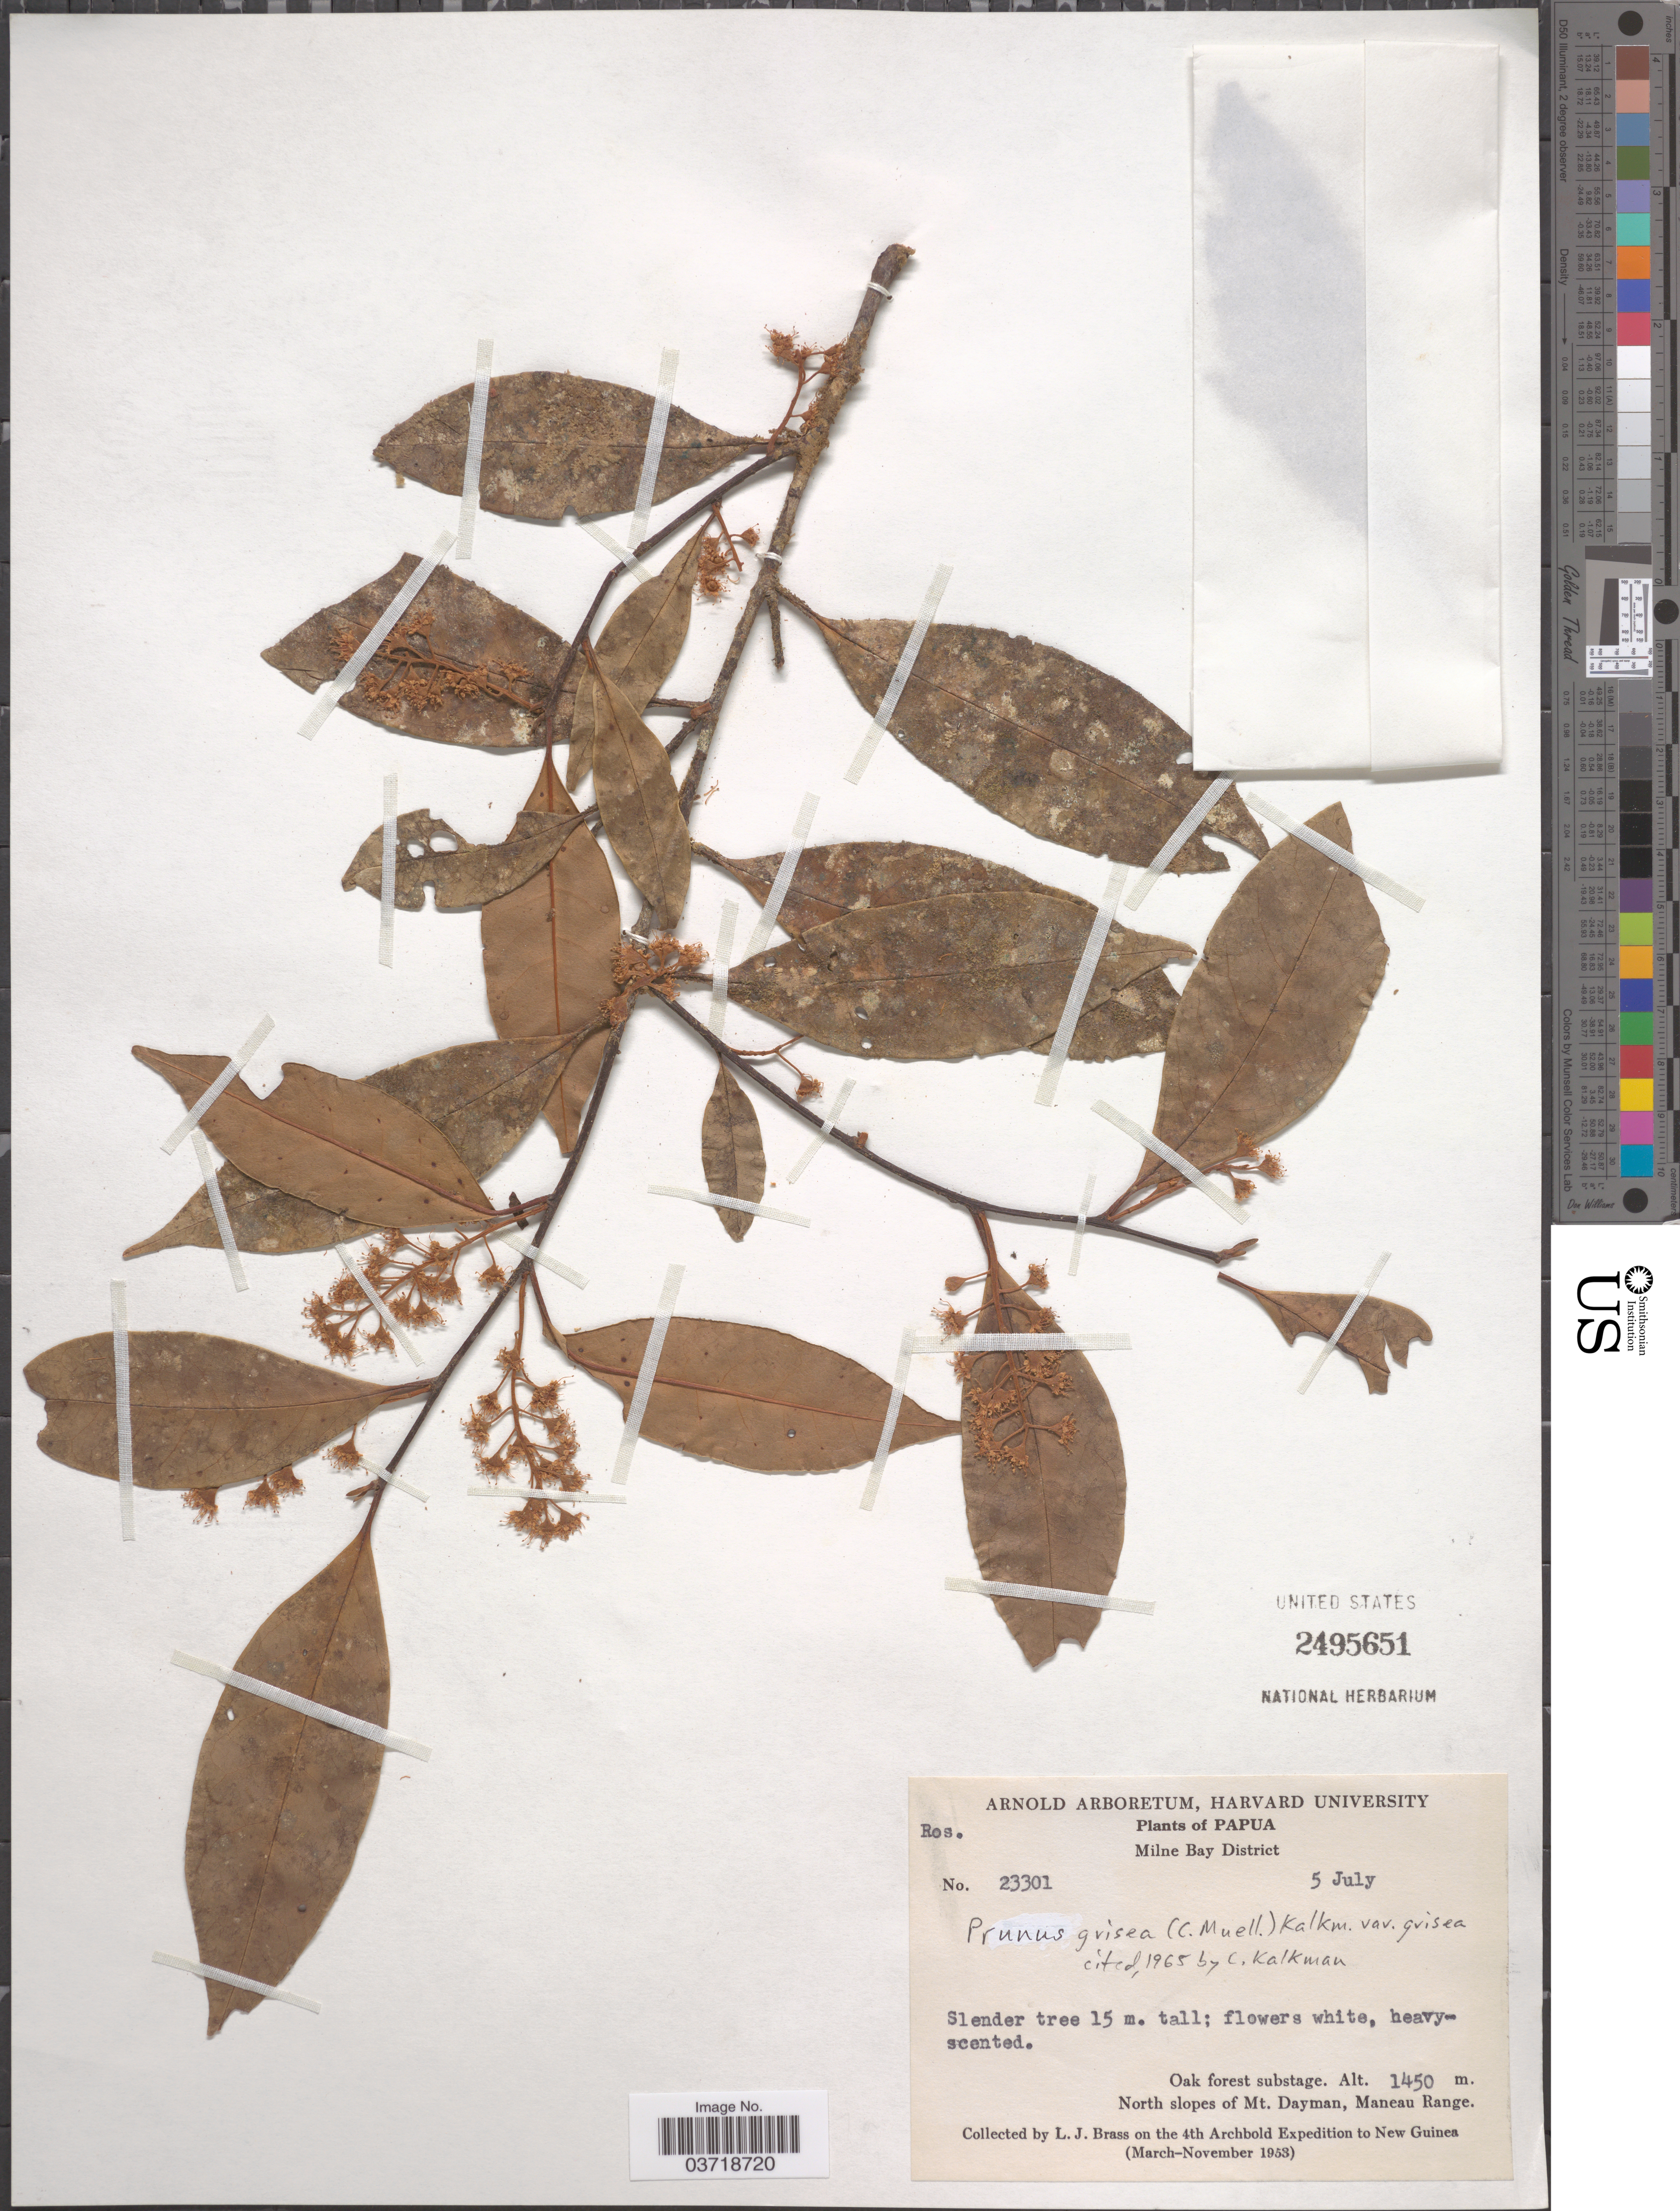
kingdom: Plantae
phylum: Tracheophyta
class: Magnoliopsida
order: Rosales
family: Rosaceae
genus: Prunus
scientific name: Prunus grisea var. grisea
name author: (Blume ex K. Müller) Kalkman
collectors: L. J. Brass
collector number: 23301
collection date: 1953-07-05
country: Papua New Guinea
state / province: Milne Bay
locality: Papua. Milne Bay District. North slopes of Mt. Dayman, Maneau Range. New Guinea.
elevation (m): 1450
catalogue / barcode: US 2495651